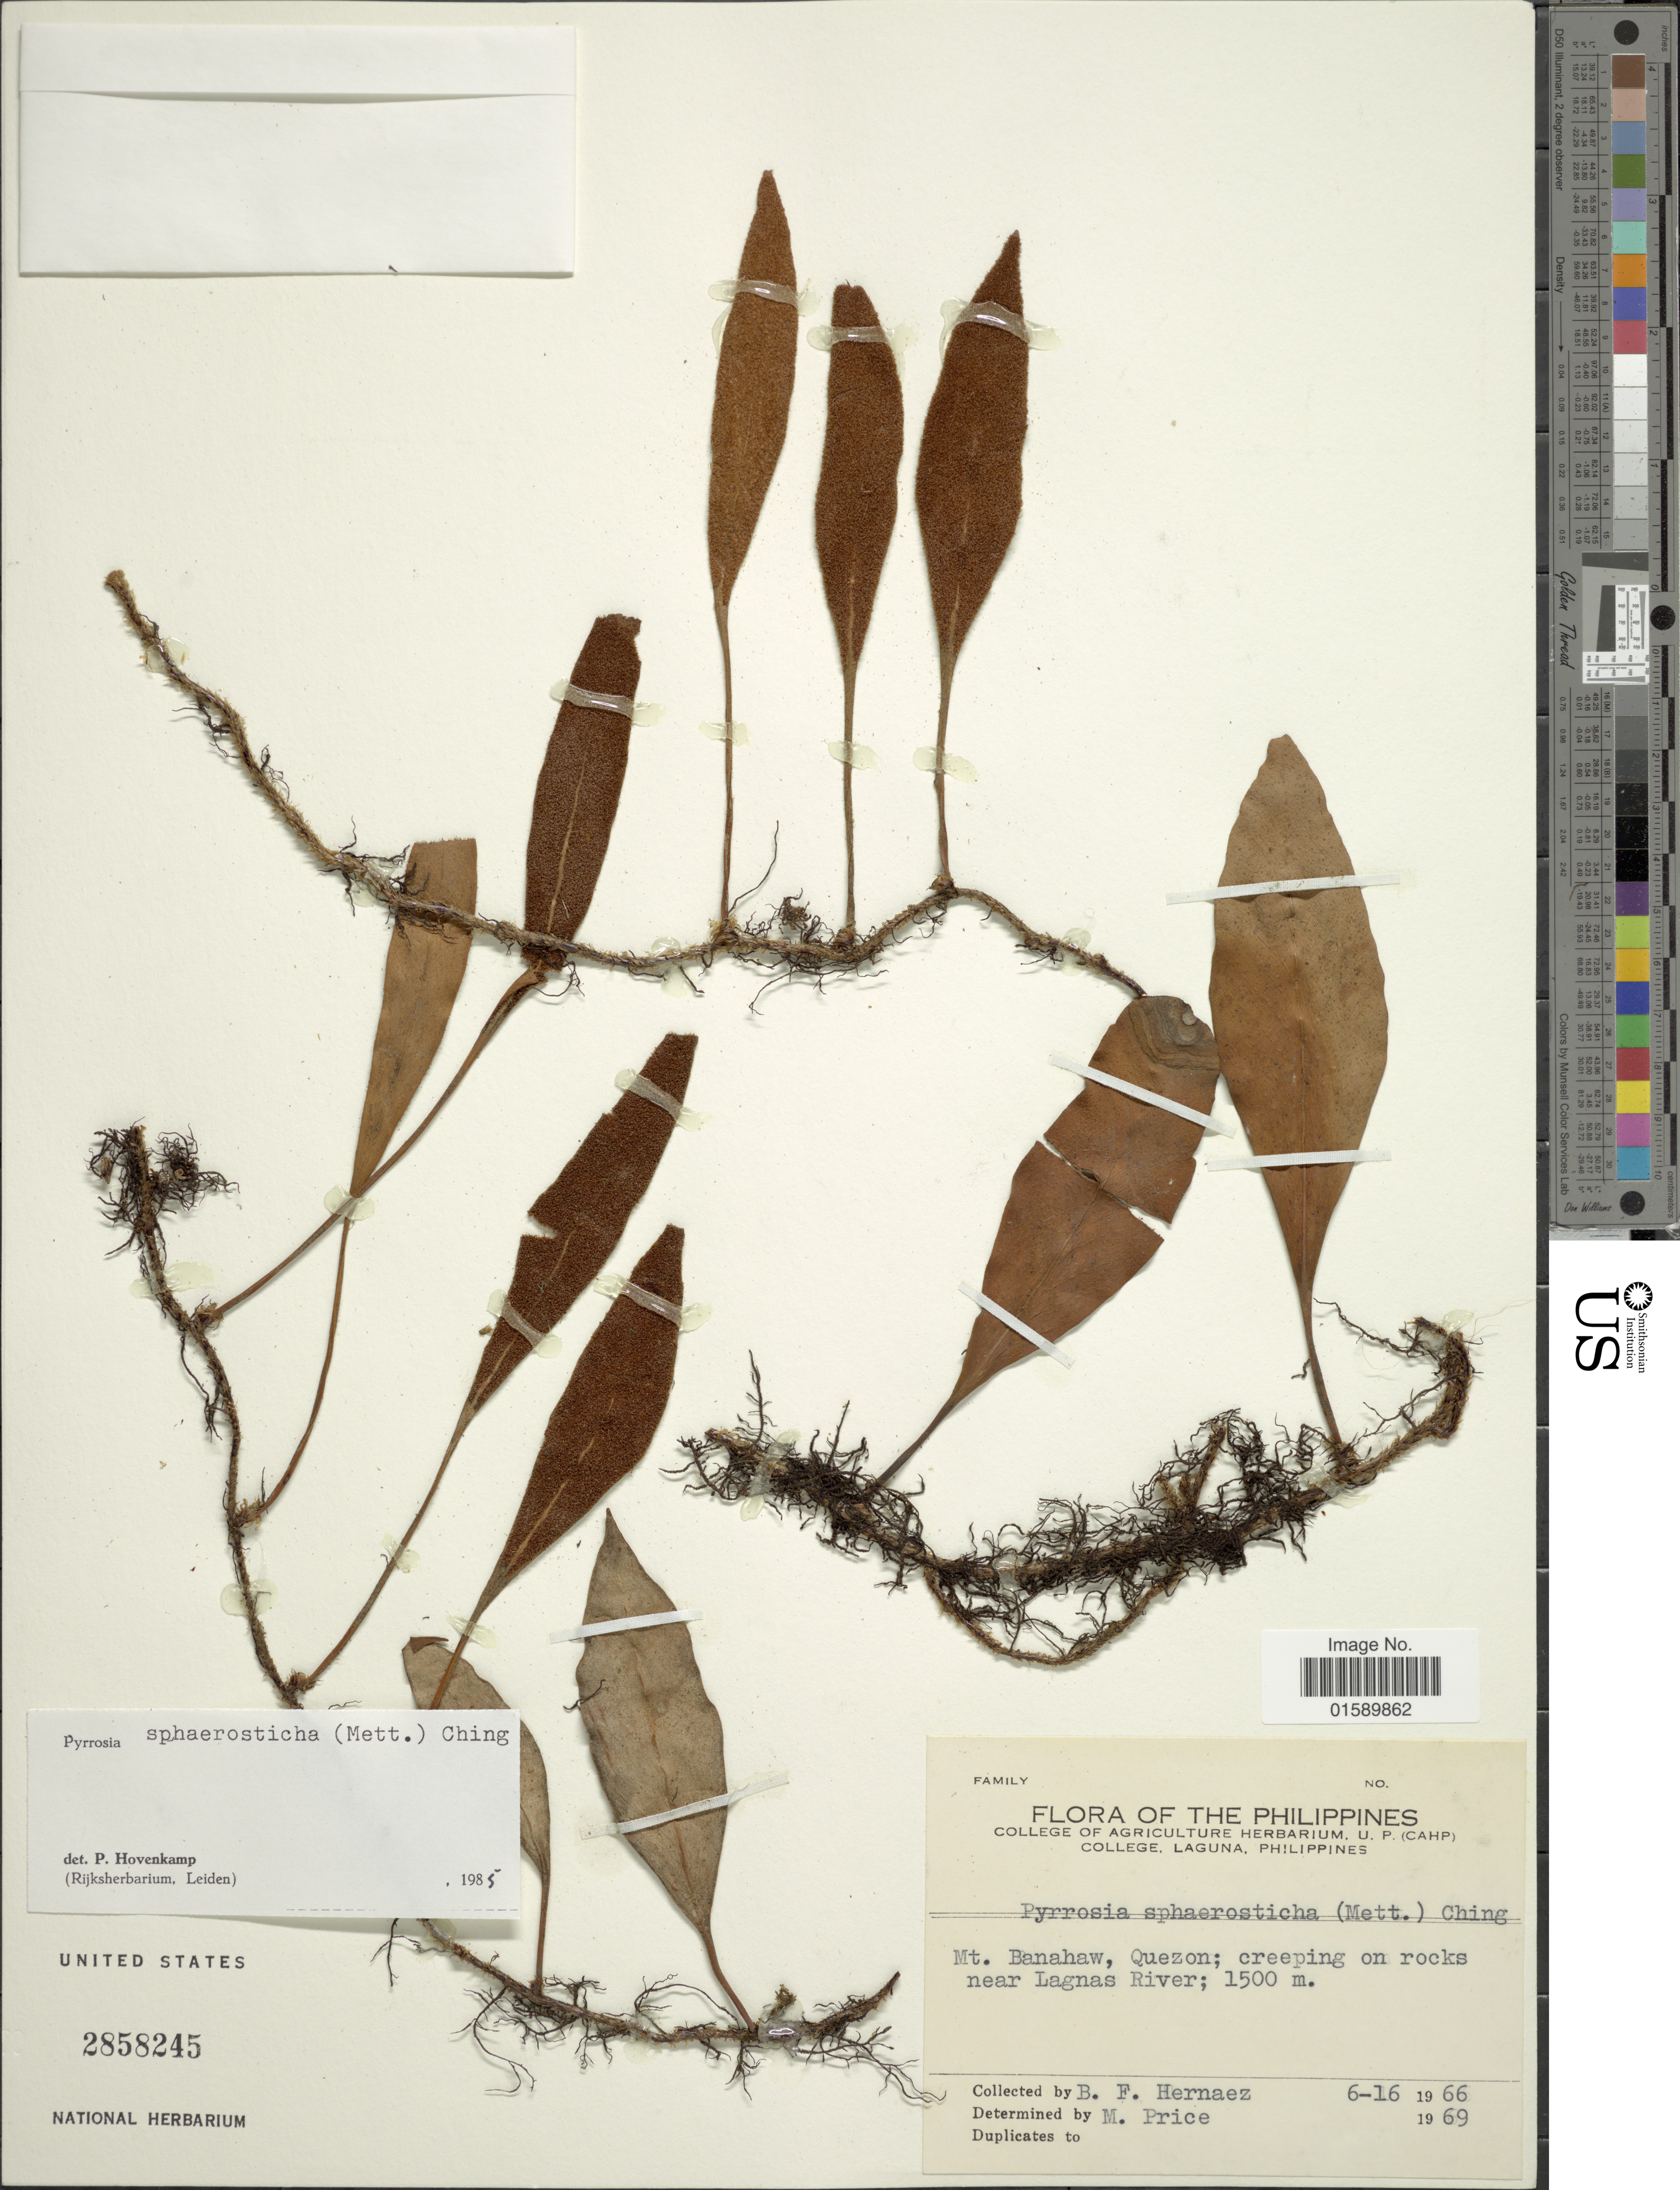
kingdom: Plantae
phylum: Tracheophyta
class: Polypodiopsida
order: Polypodiales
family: Polypodiaceae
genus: Pyrrosia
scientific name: Pyrrosia sphaerosticha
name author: (Mett.) Ching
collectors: B. Hernaez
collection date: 1966-06-16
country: Philippines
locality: Mt. Banahaw, Quezon; near Lagnas River.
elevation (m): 1500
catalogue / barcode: US 2858245